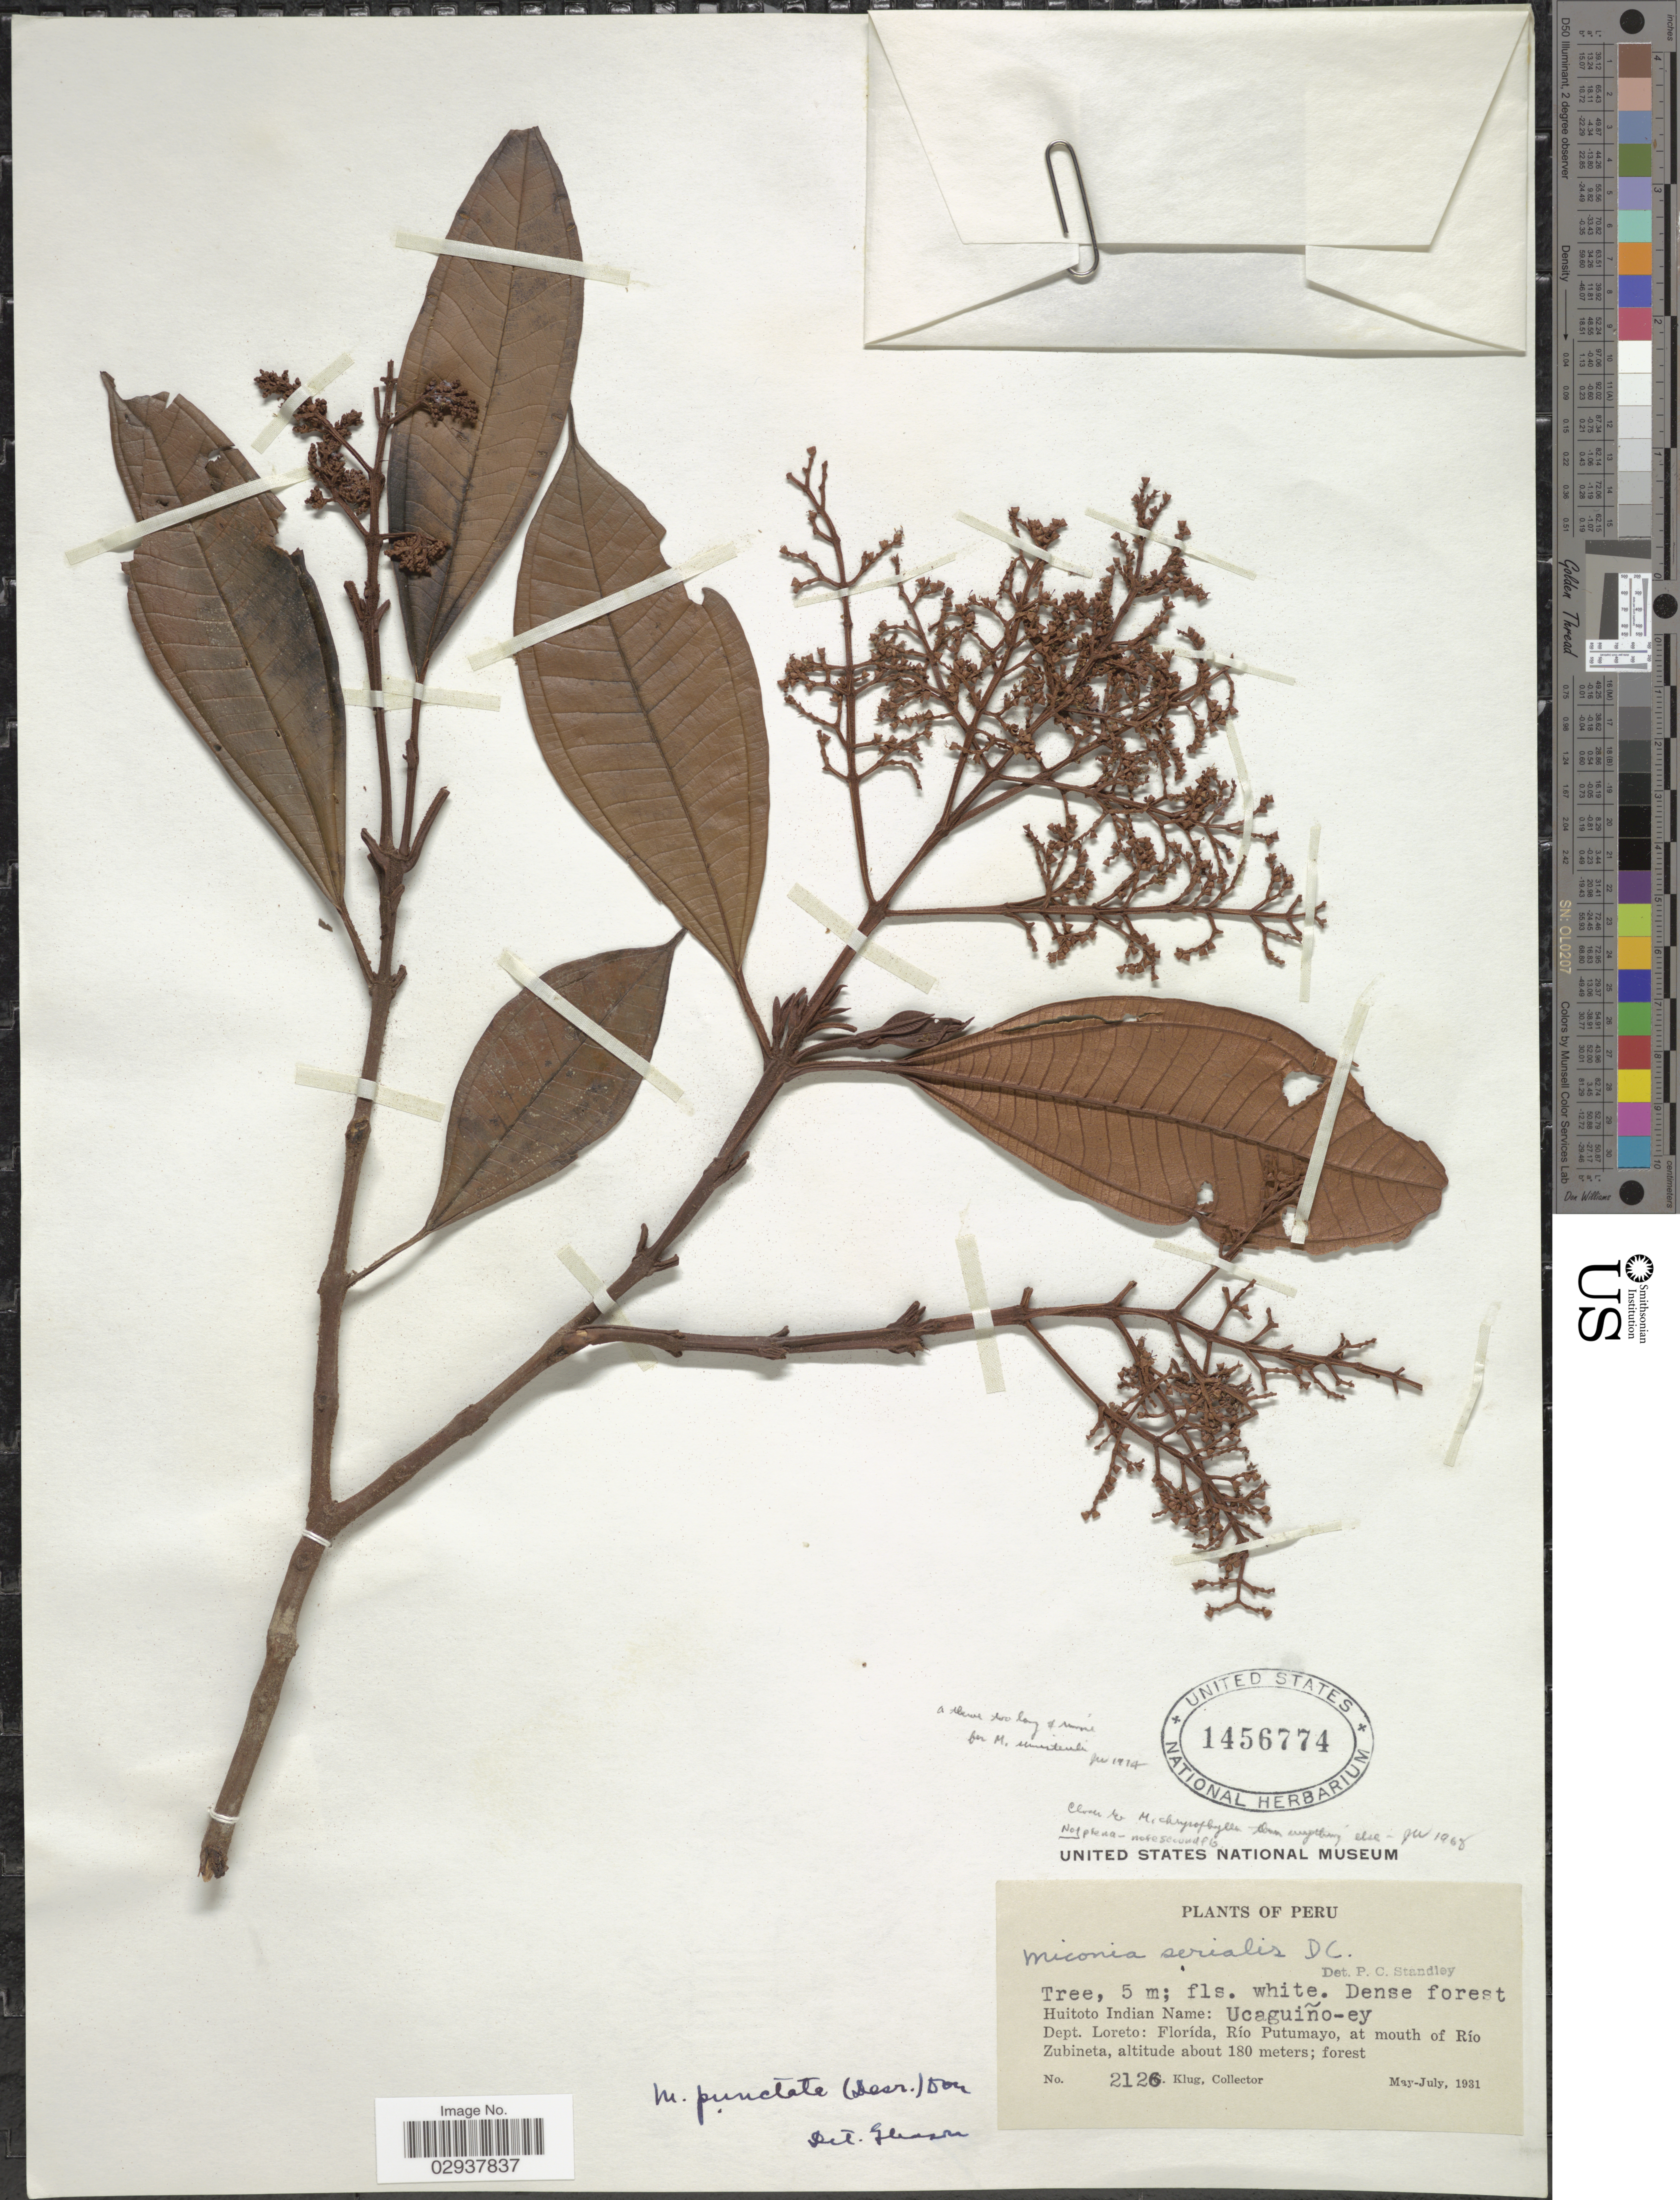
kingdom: Plantae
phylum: Tracheophyta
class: Magnoliopsida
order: Myrtales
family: Melastomataceae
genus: Miconia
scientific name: Miconia chrysophylla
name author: (Rich.) Urb.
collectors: G. Klug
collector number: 2126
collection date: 1931-05/1931-07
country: Peru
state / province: Loreto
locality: Dept. Loreto: Florída, Río Putumayo, at mouth of Río Zubineta.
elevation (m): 180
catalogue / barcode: US 1456774